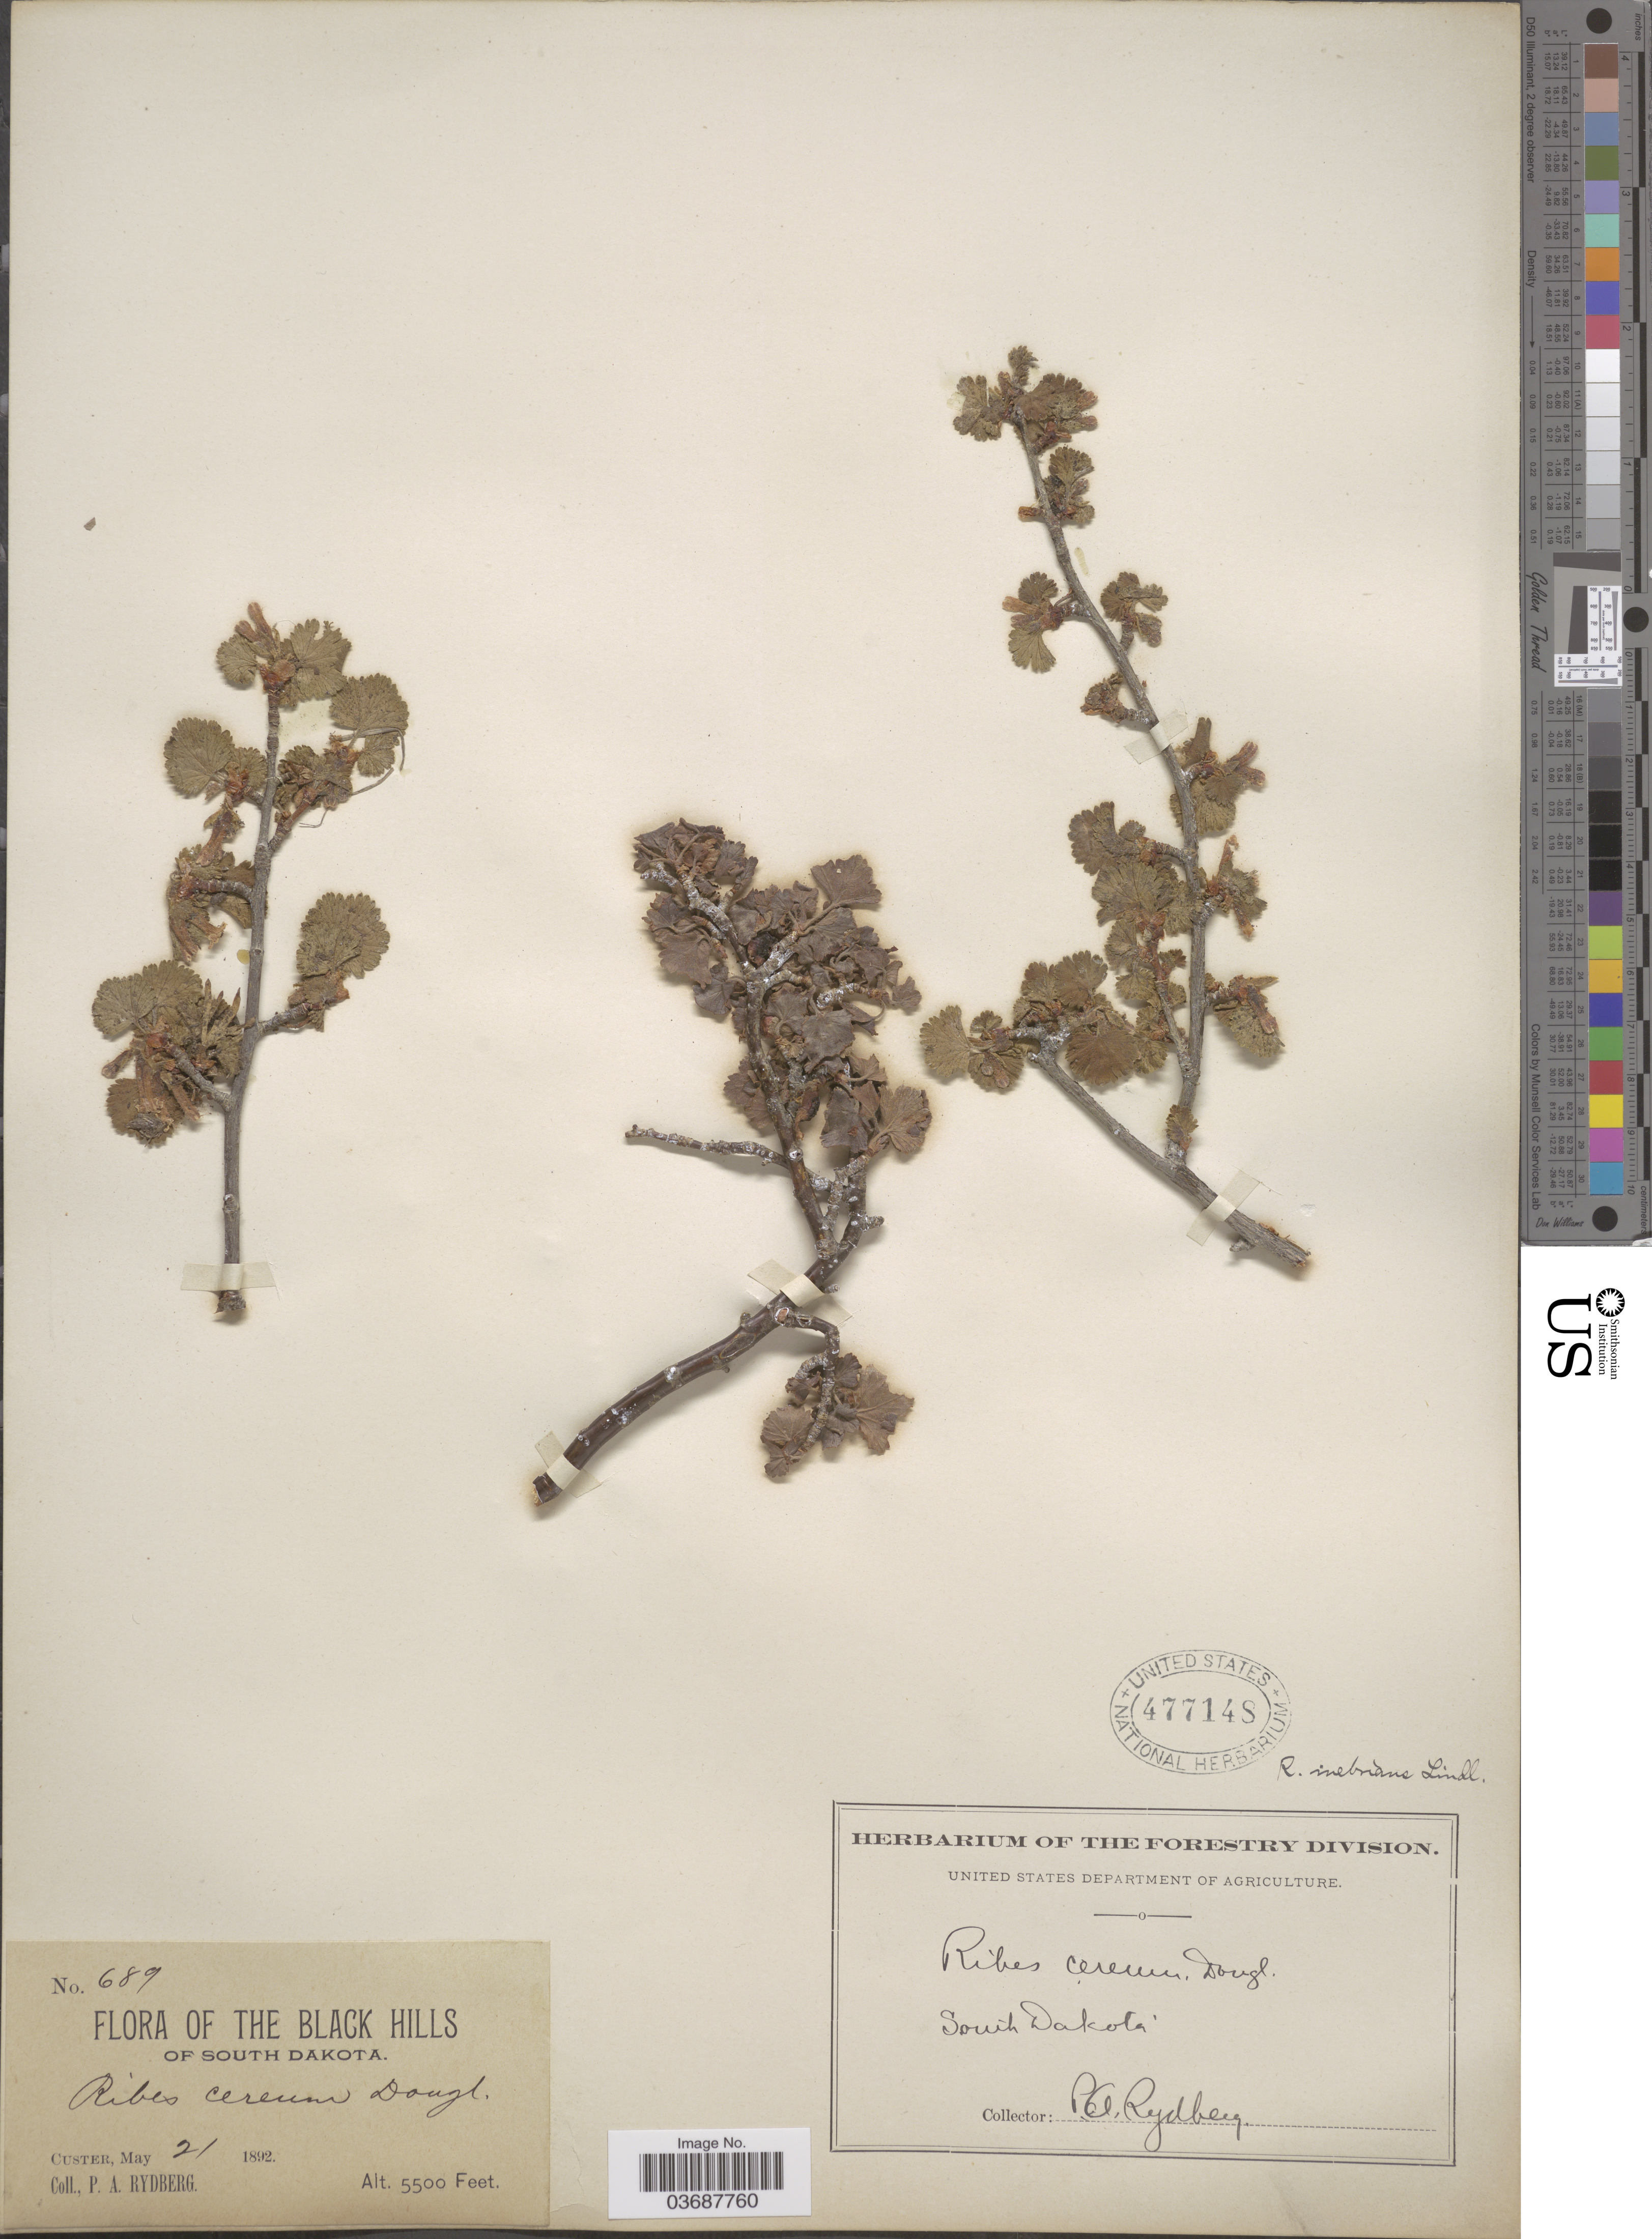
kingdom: Plantae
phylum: Tracheophyta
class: Magnoliopsida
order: Saxifragales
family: Grossulariaceae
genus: Ribes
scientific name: Ribes inebrians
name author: Lindl.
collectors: P. A. Rydberg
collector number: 689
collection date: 1892-05-21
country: United States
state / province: South Dakota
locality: The Black Hills of South Dakota. Custer.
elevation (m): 1676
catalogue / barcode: US 477148